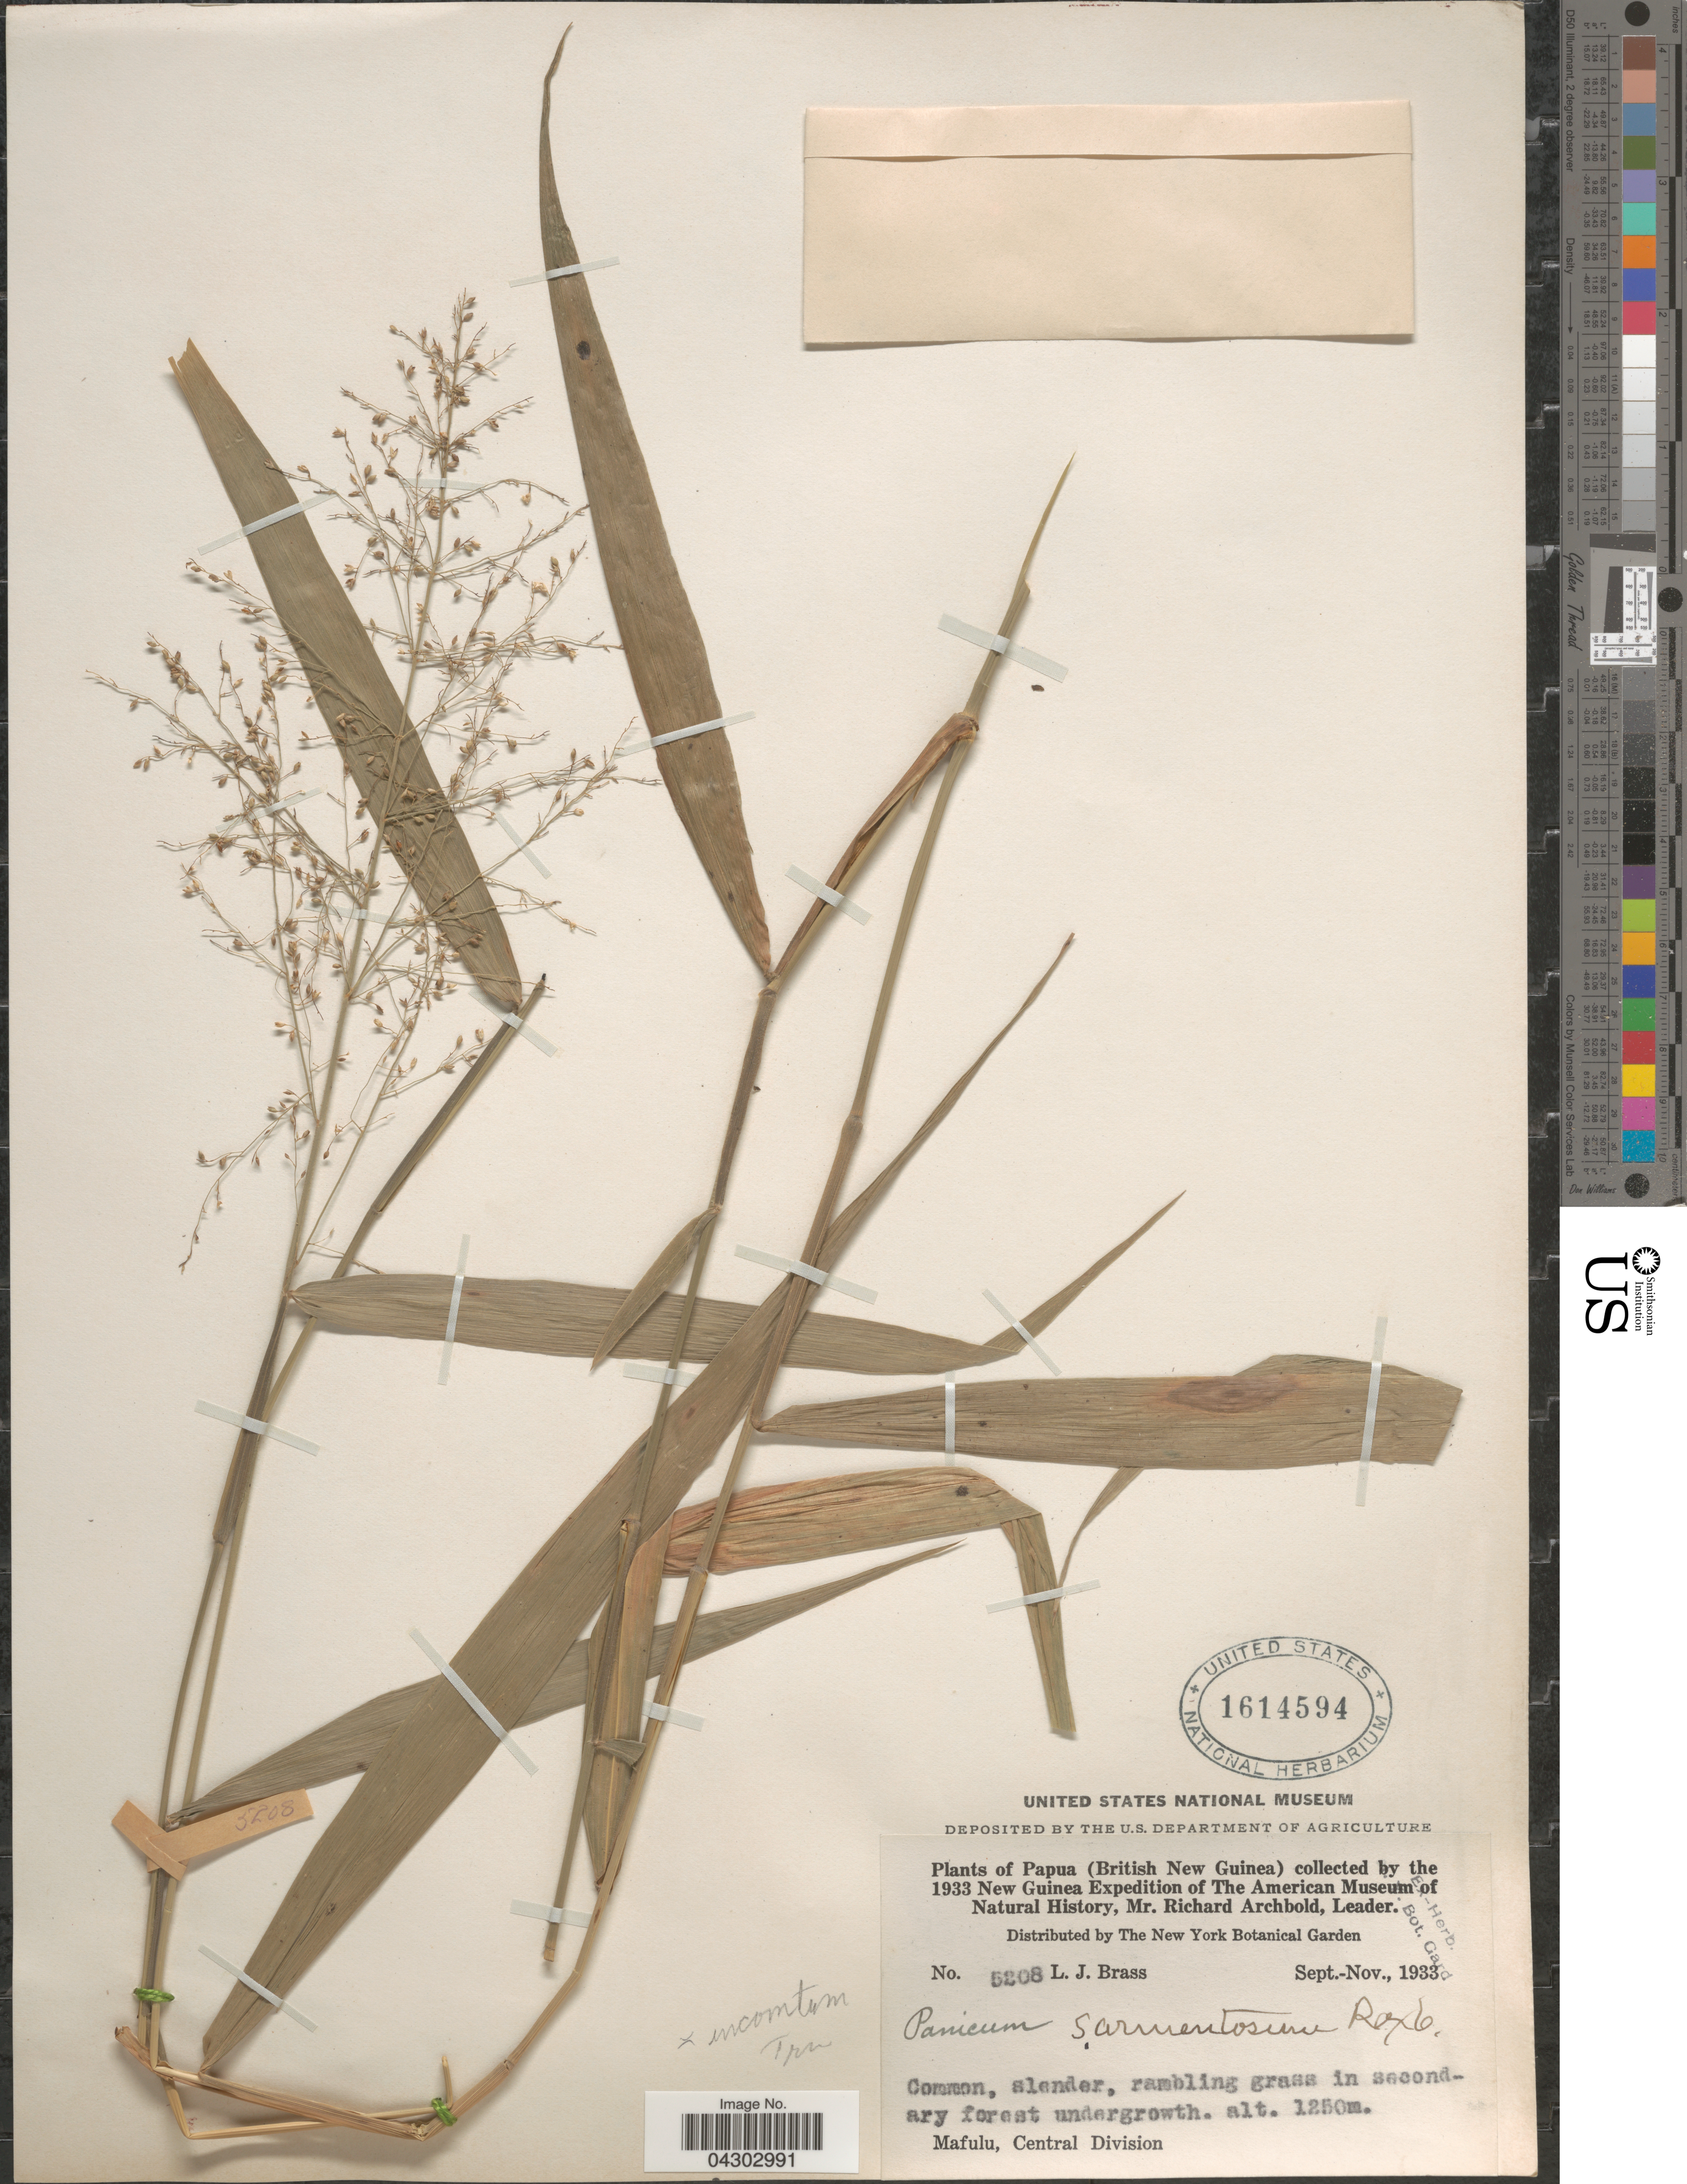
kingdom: Plantae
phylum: Tracheophyta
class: Liliopsida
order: Poales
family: Poaceae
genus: Panicum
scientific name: Panicum sarmentosum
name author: Roxb.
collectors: L. J. Brass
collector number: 5208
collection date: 1933-09/1933-11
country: Papua New Guinea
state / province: Central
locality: Papua (British New Guinea). The 1933 New Guinea Expedition of The American Museum of Natural History. Mafulu, Central Division.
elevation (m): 1250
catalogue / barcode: US 1614594